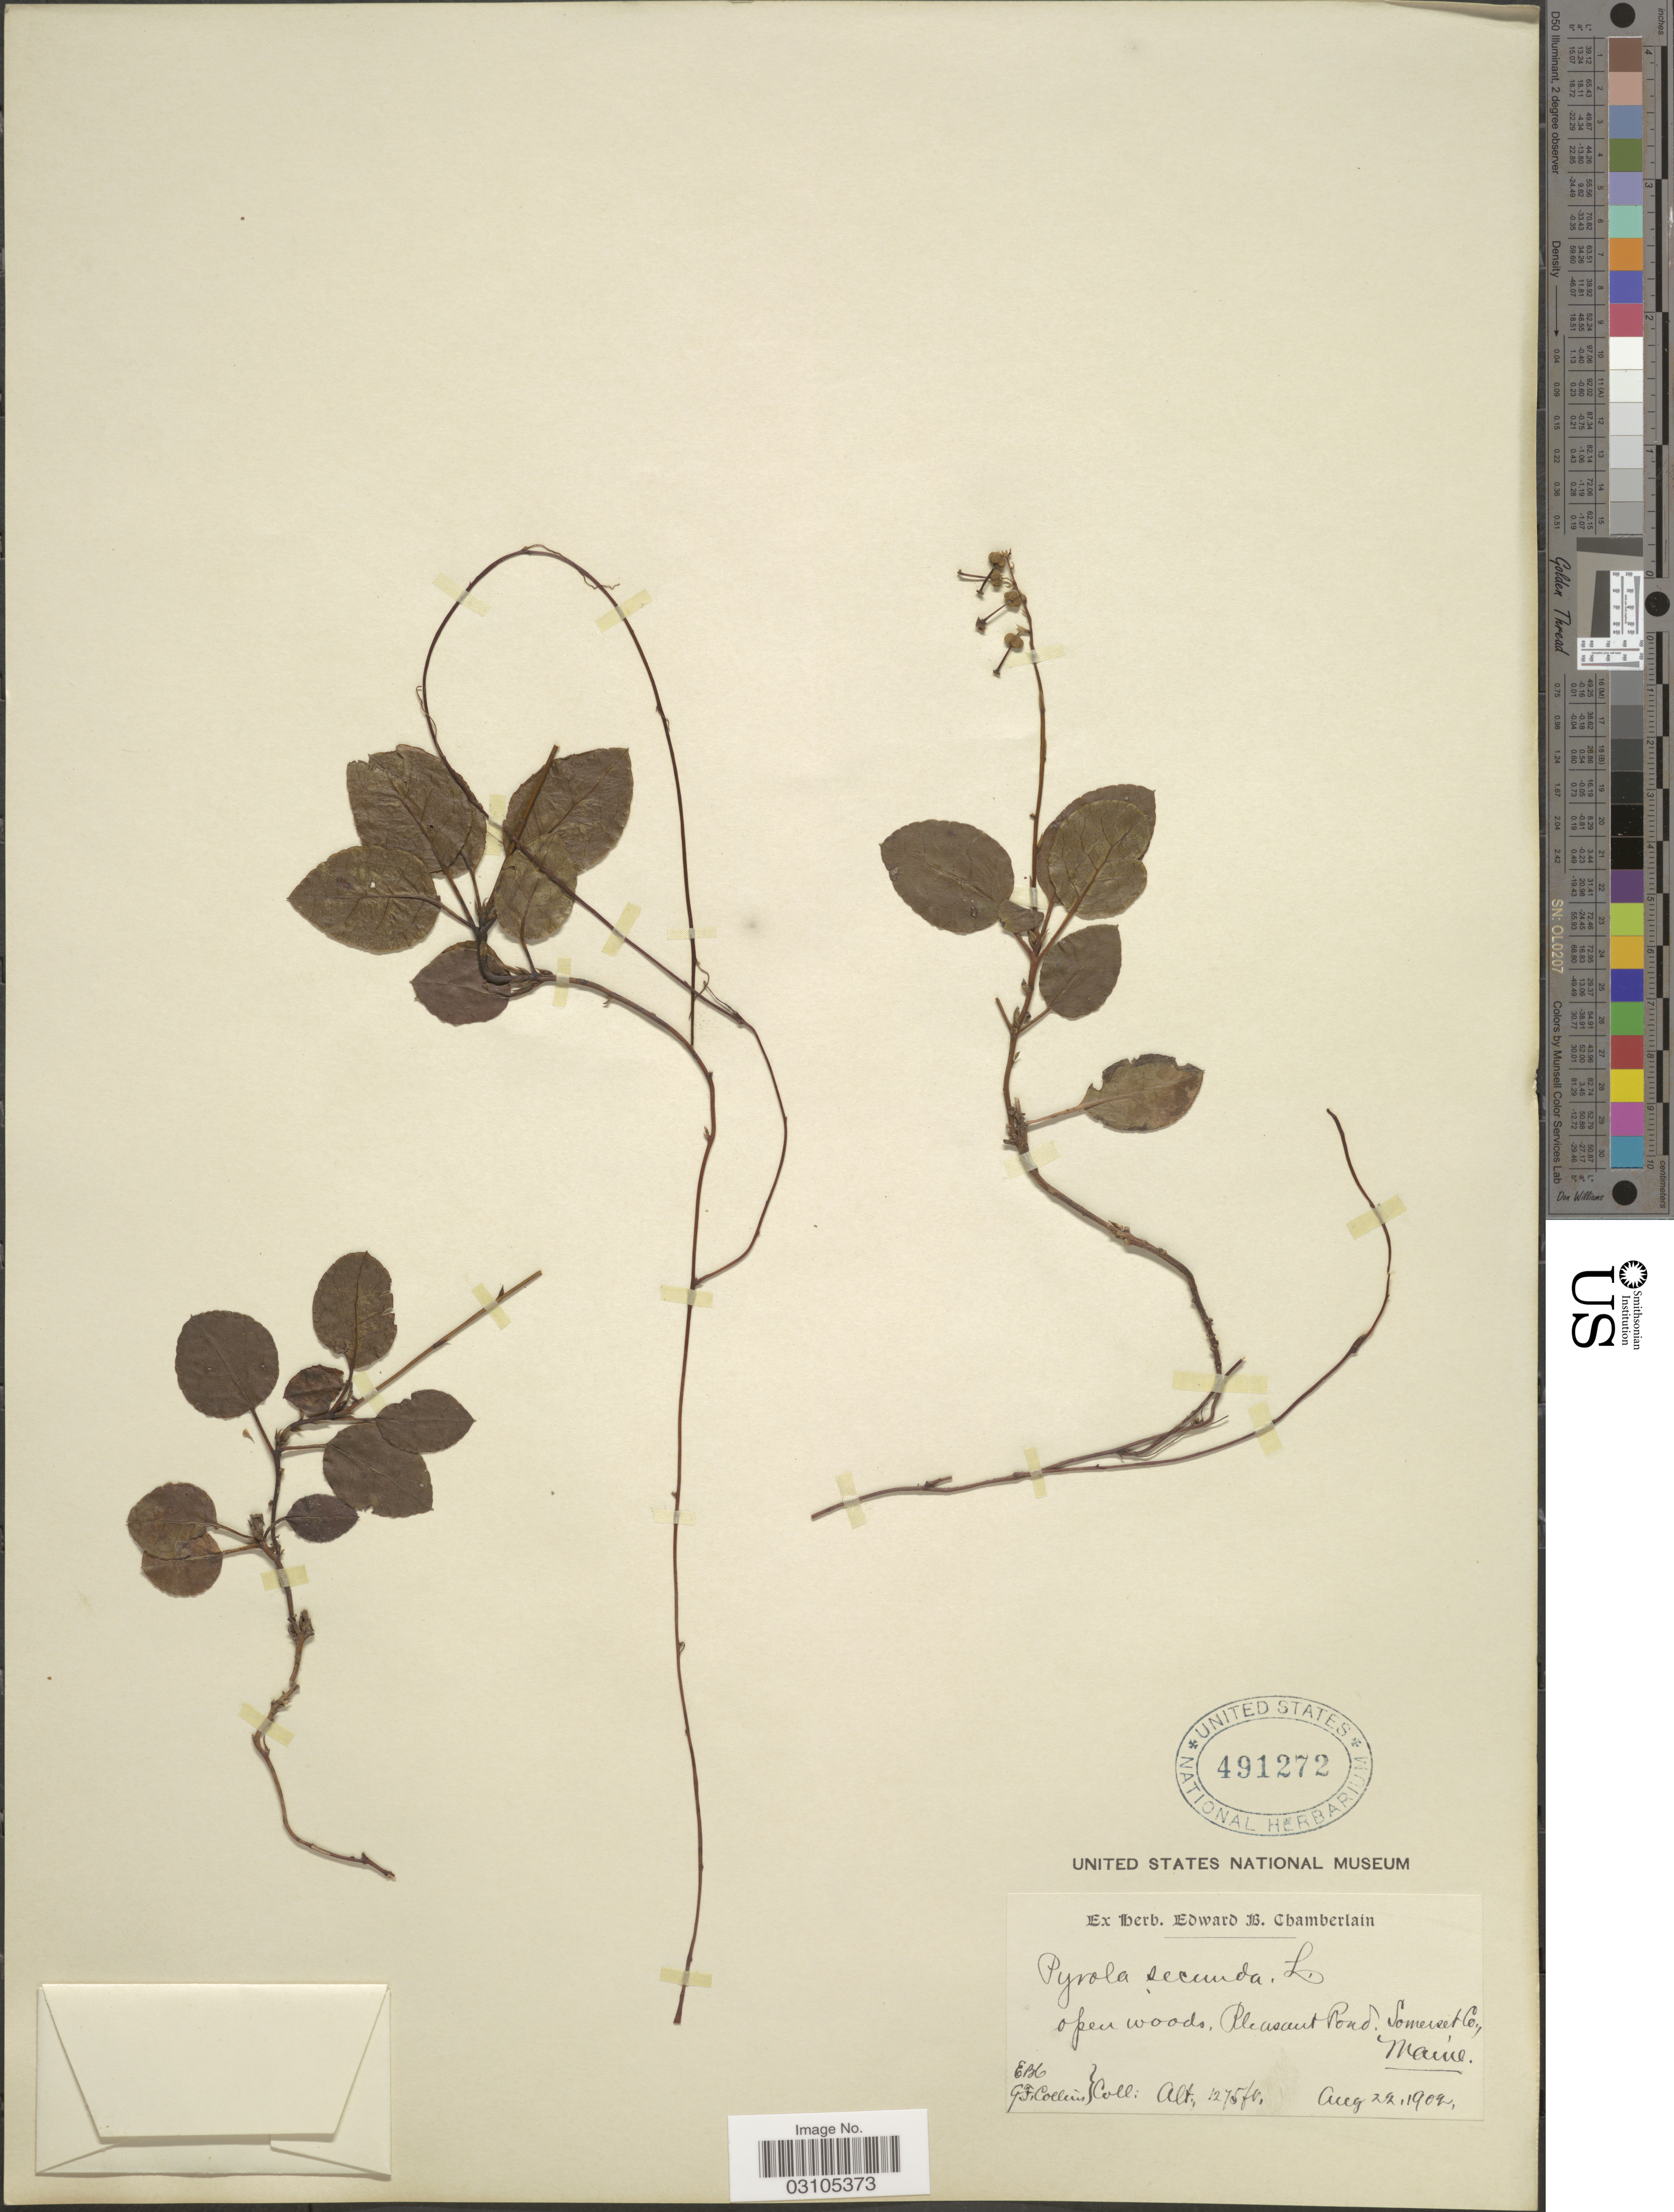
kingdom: Plantae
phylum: Tracheophyta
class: Magnoliopsida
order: Ericales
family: Ericaceae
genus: Orthilia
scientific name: Orthilia secunda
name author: (L.) House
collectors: E. Chamberlain & G. Collins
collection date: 1902-08-22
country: United States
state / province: Maine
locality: Pleasant Road, Somerset Co.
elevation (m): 389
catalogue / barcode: US 491272